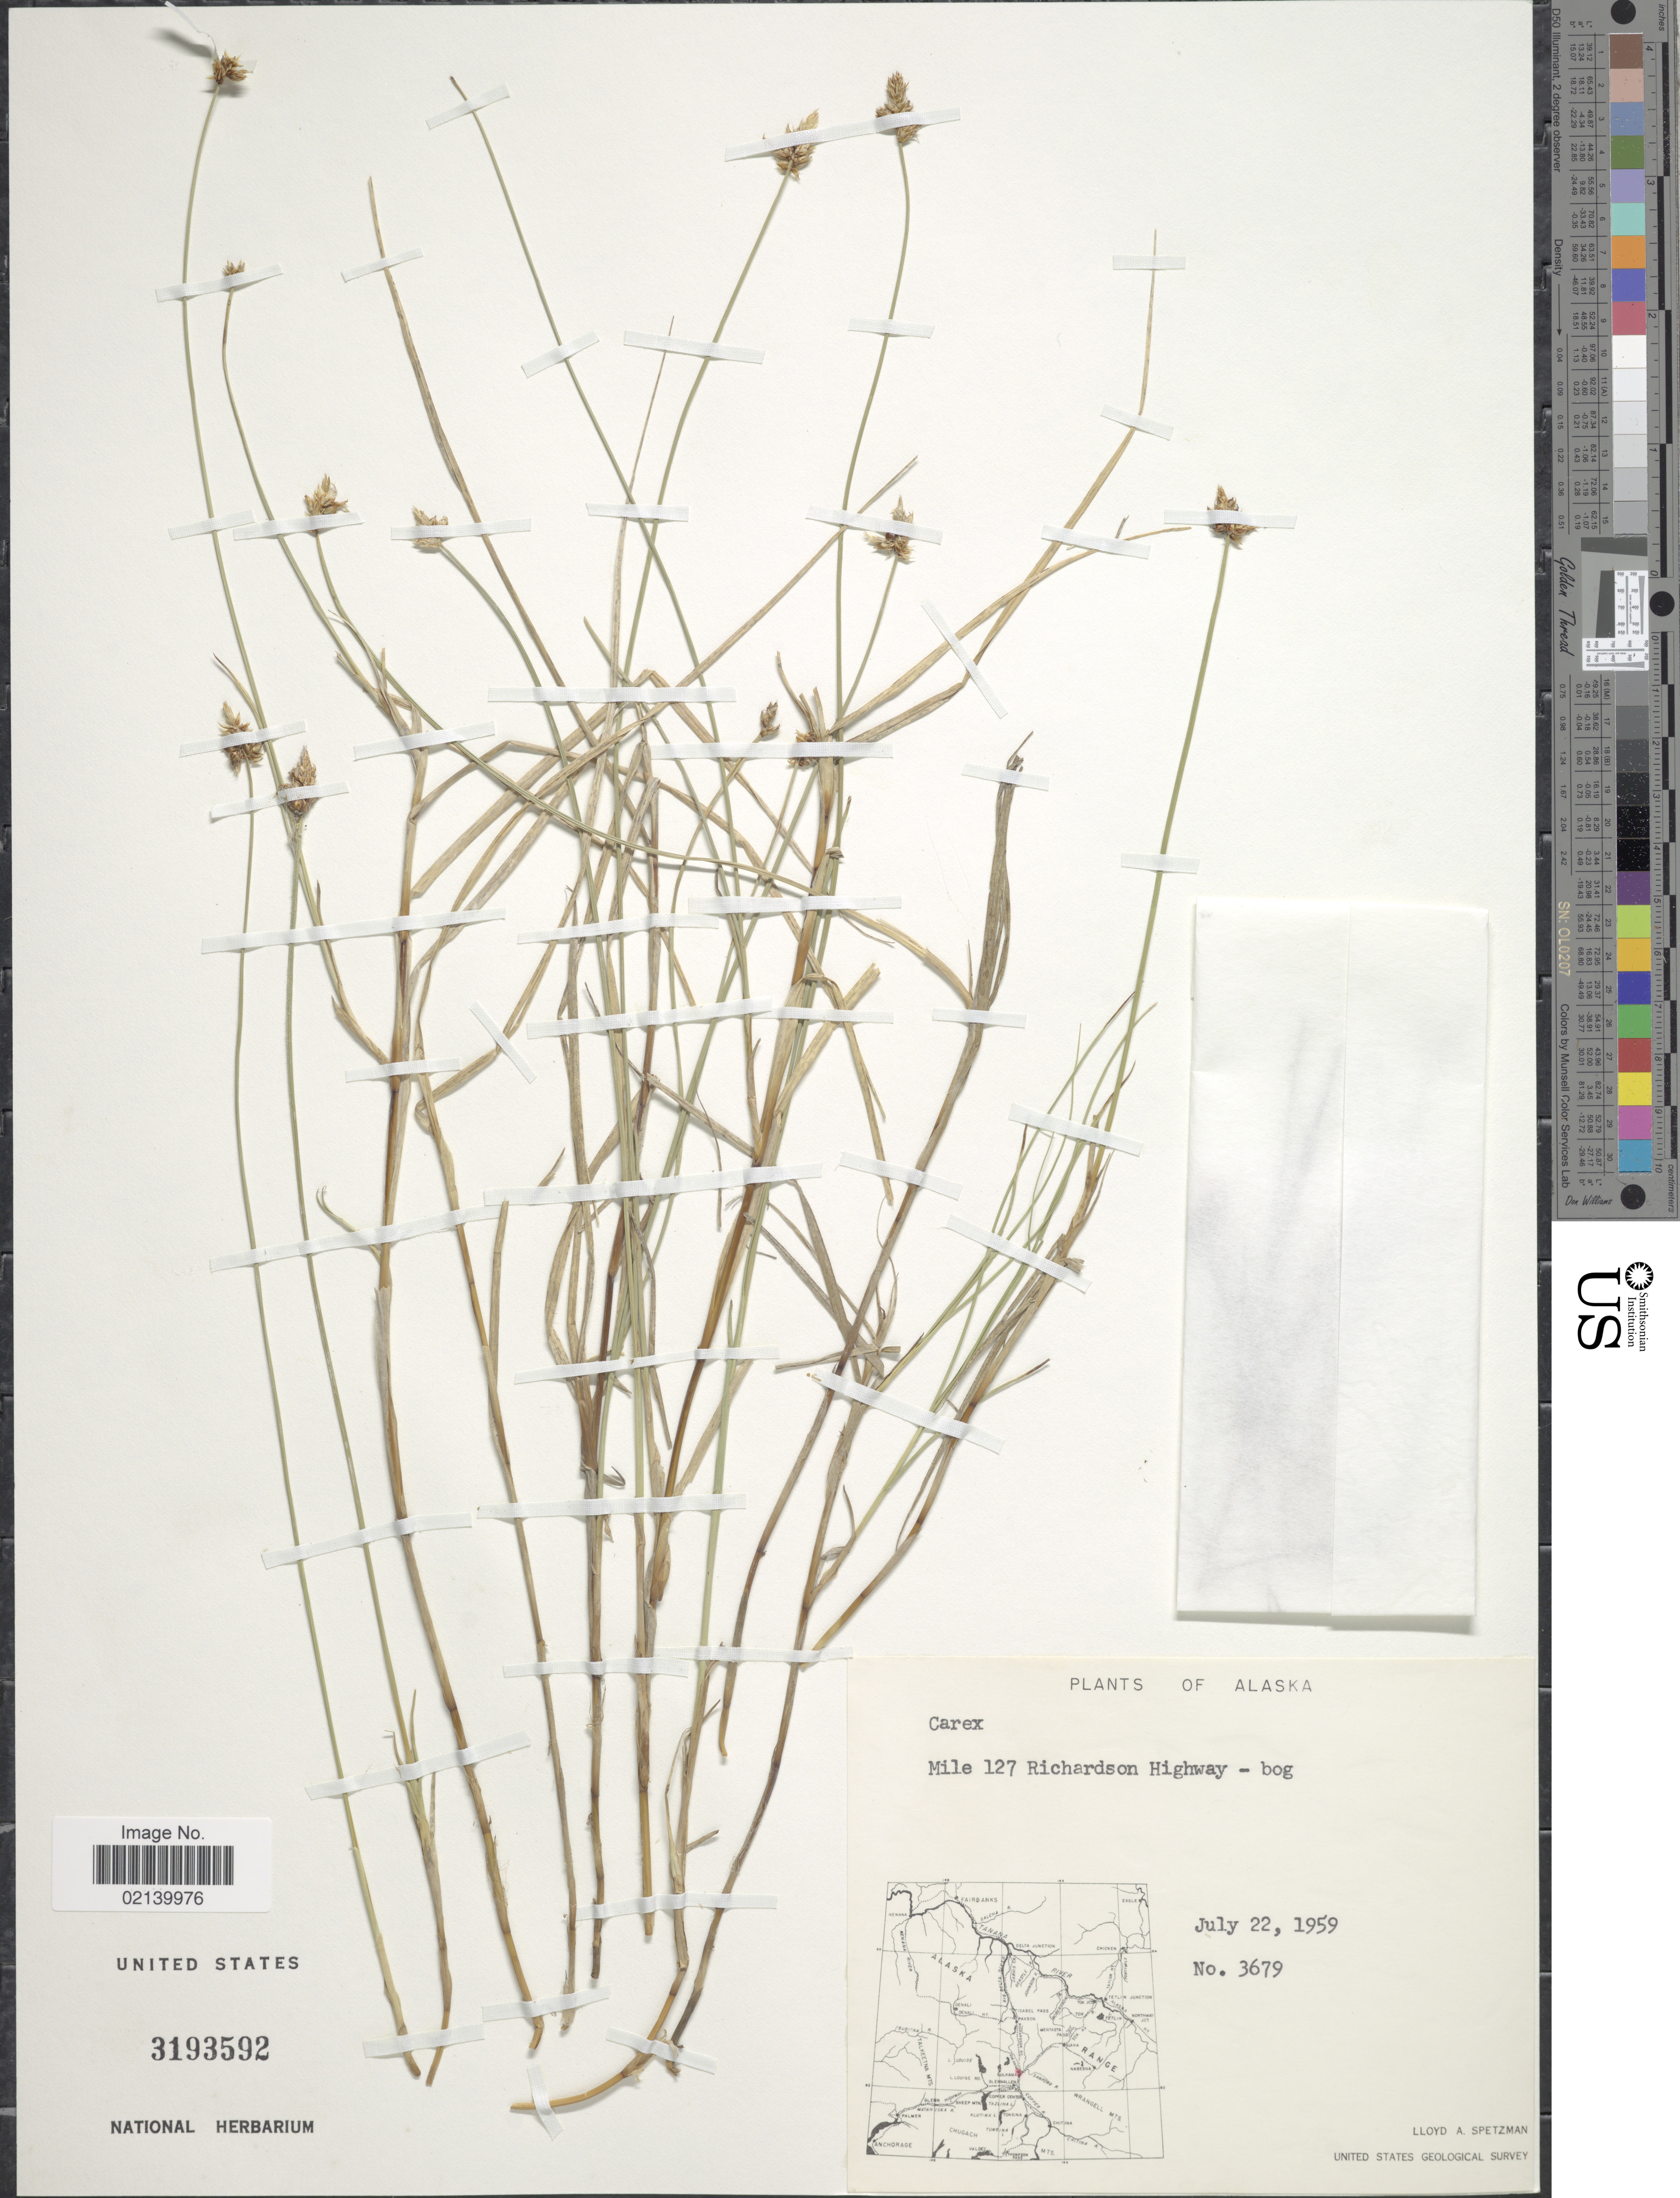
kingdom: Plantae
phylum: Tracheophyta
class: Liliopsida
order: Poales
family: Cyperaceae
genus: Carex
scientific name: Carex sp.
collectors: L. Spetzman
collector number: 3679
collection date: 1959-07-22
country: United States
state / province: Alaska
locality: Mile 127 Richardson Highway- bog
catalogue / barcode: US 3193592